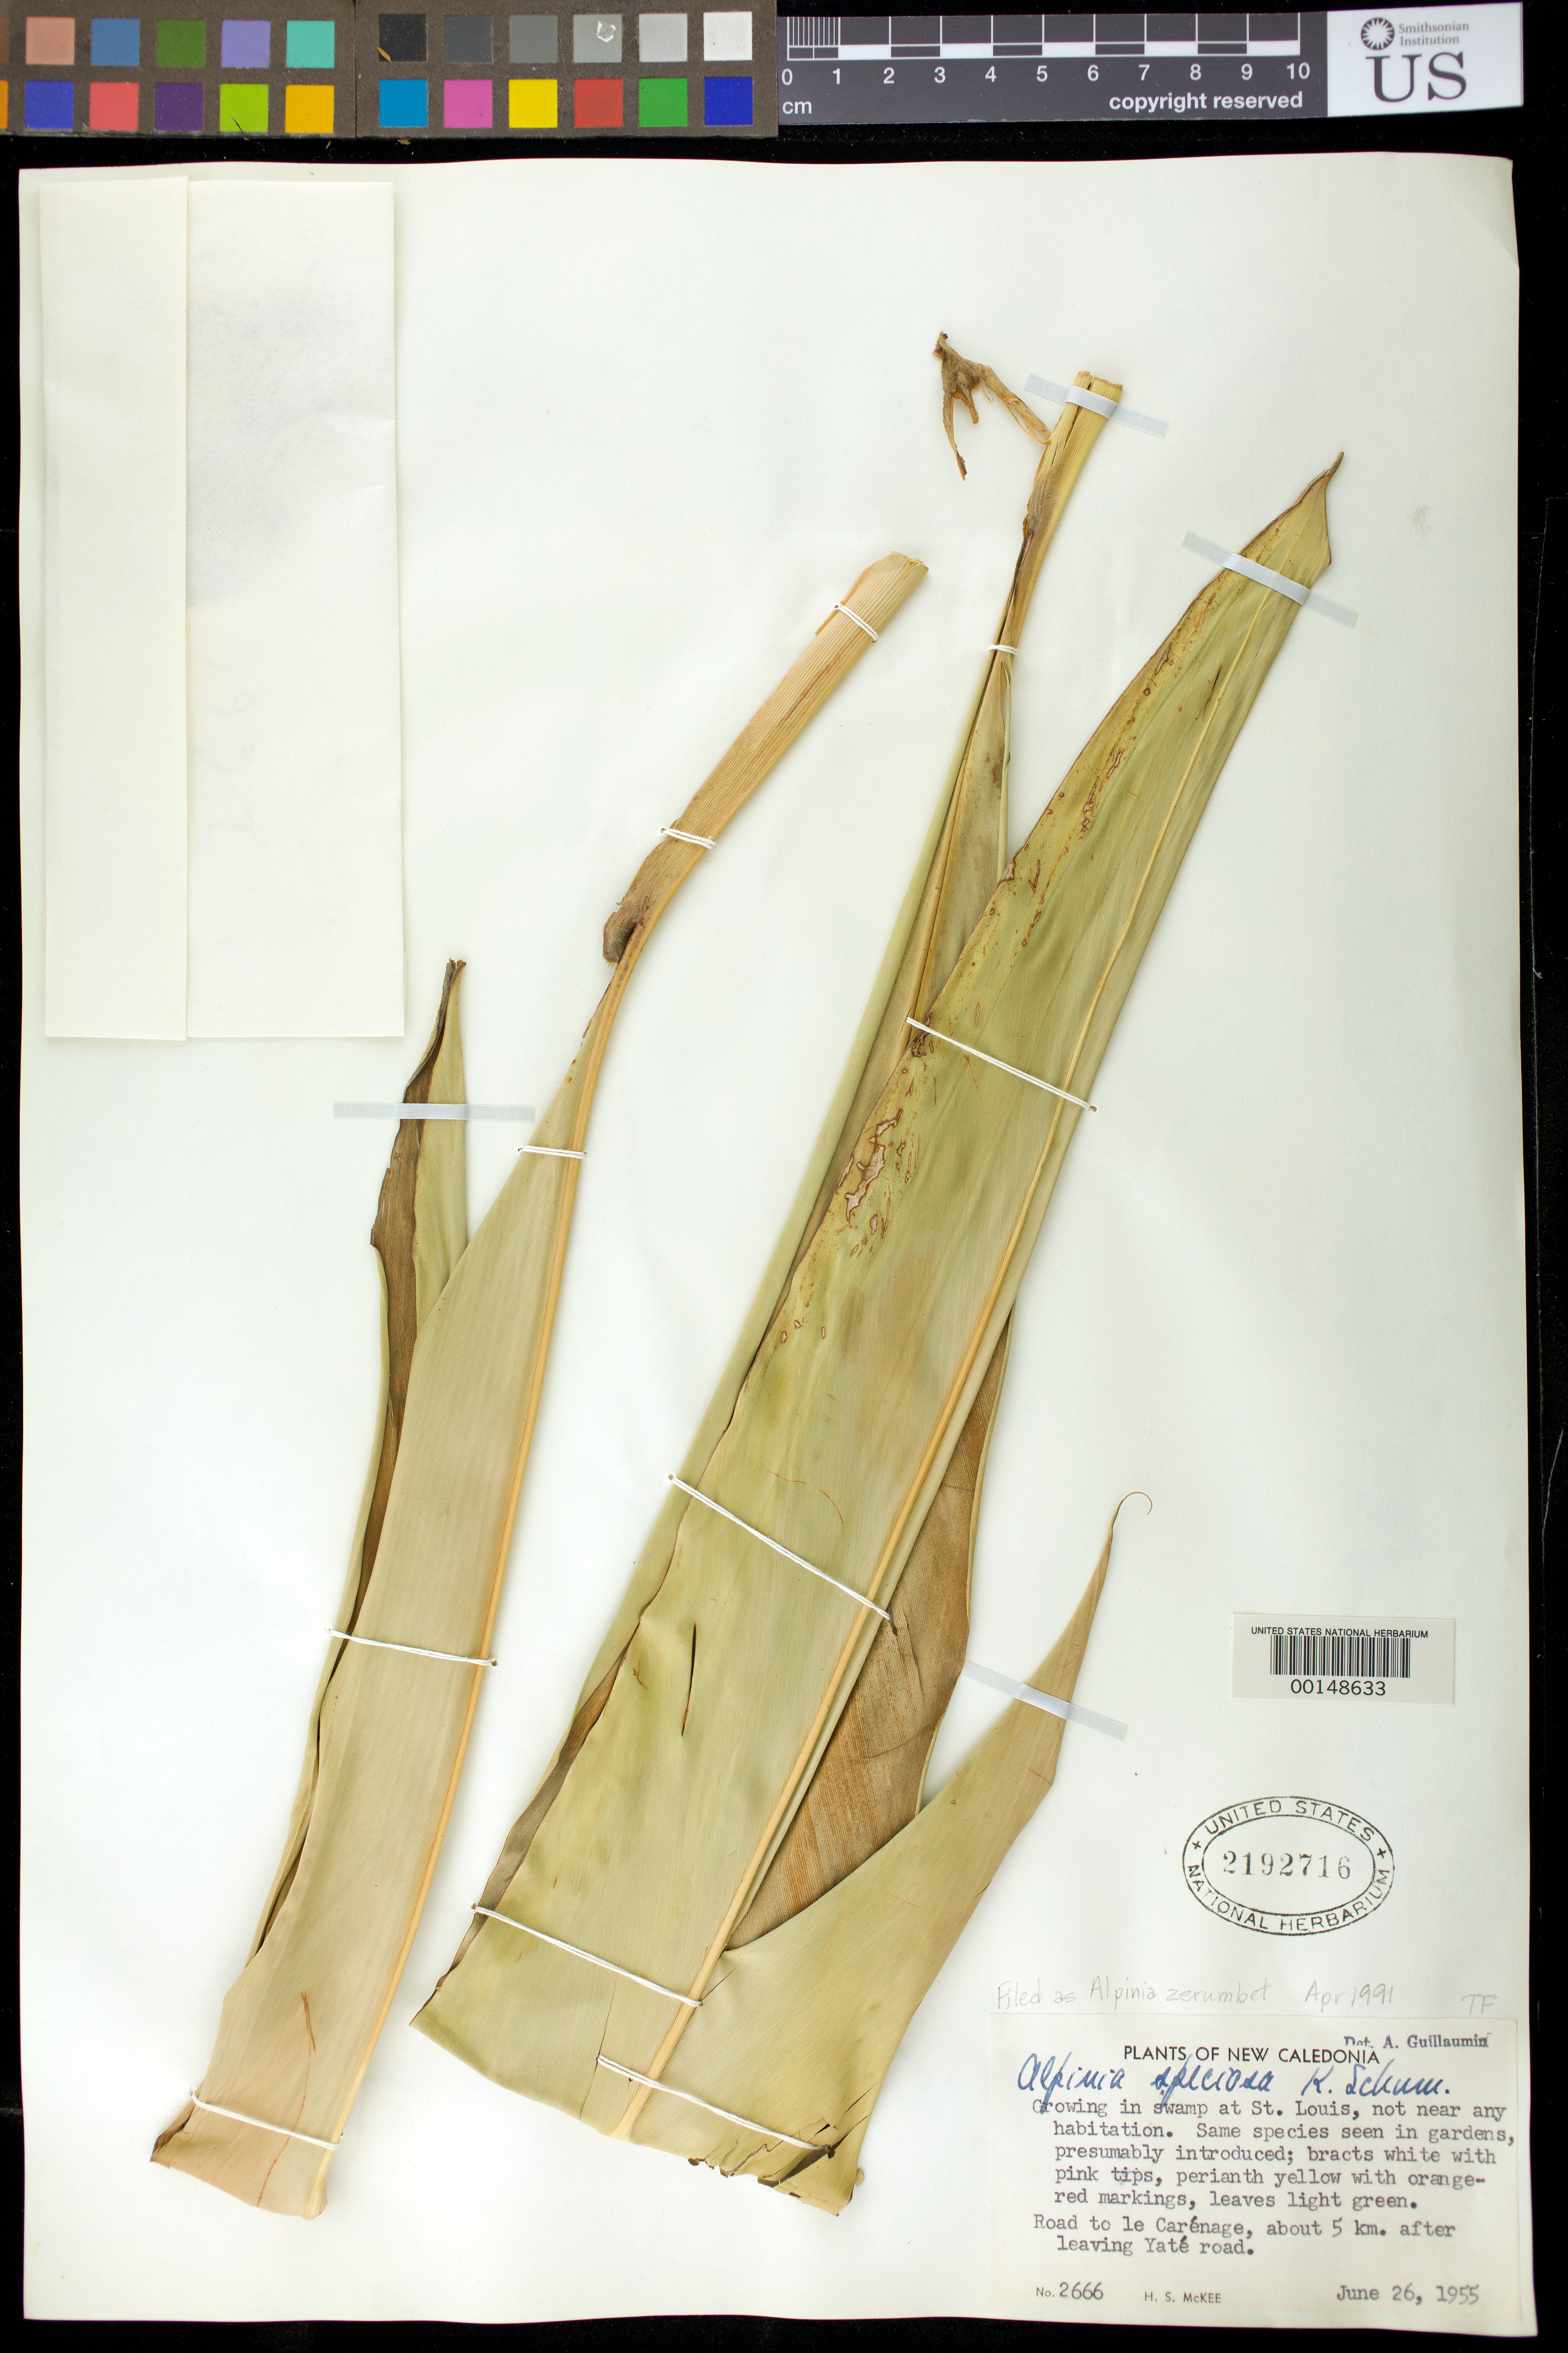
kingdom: Plantae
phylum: Tracheophyta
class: Liliopsida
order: Zingiberales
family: Zingiberaceae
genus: Alpinia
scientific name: Alpinia zerumbet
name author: (Pers.) B.L. Burtt & R.M. Sm.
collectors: H. S. MacKee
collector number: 2666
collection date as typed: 26 Jun 1955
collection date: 1955-06-26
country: New Caledonia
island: New Caledonia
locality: In swamp at St. Louis; road to le Carenage, about 5 km after leaving Yaté road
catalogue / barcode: US 2192716